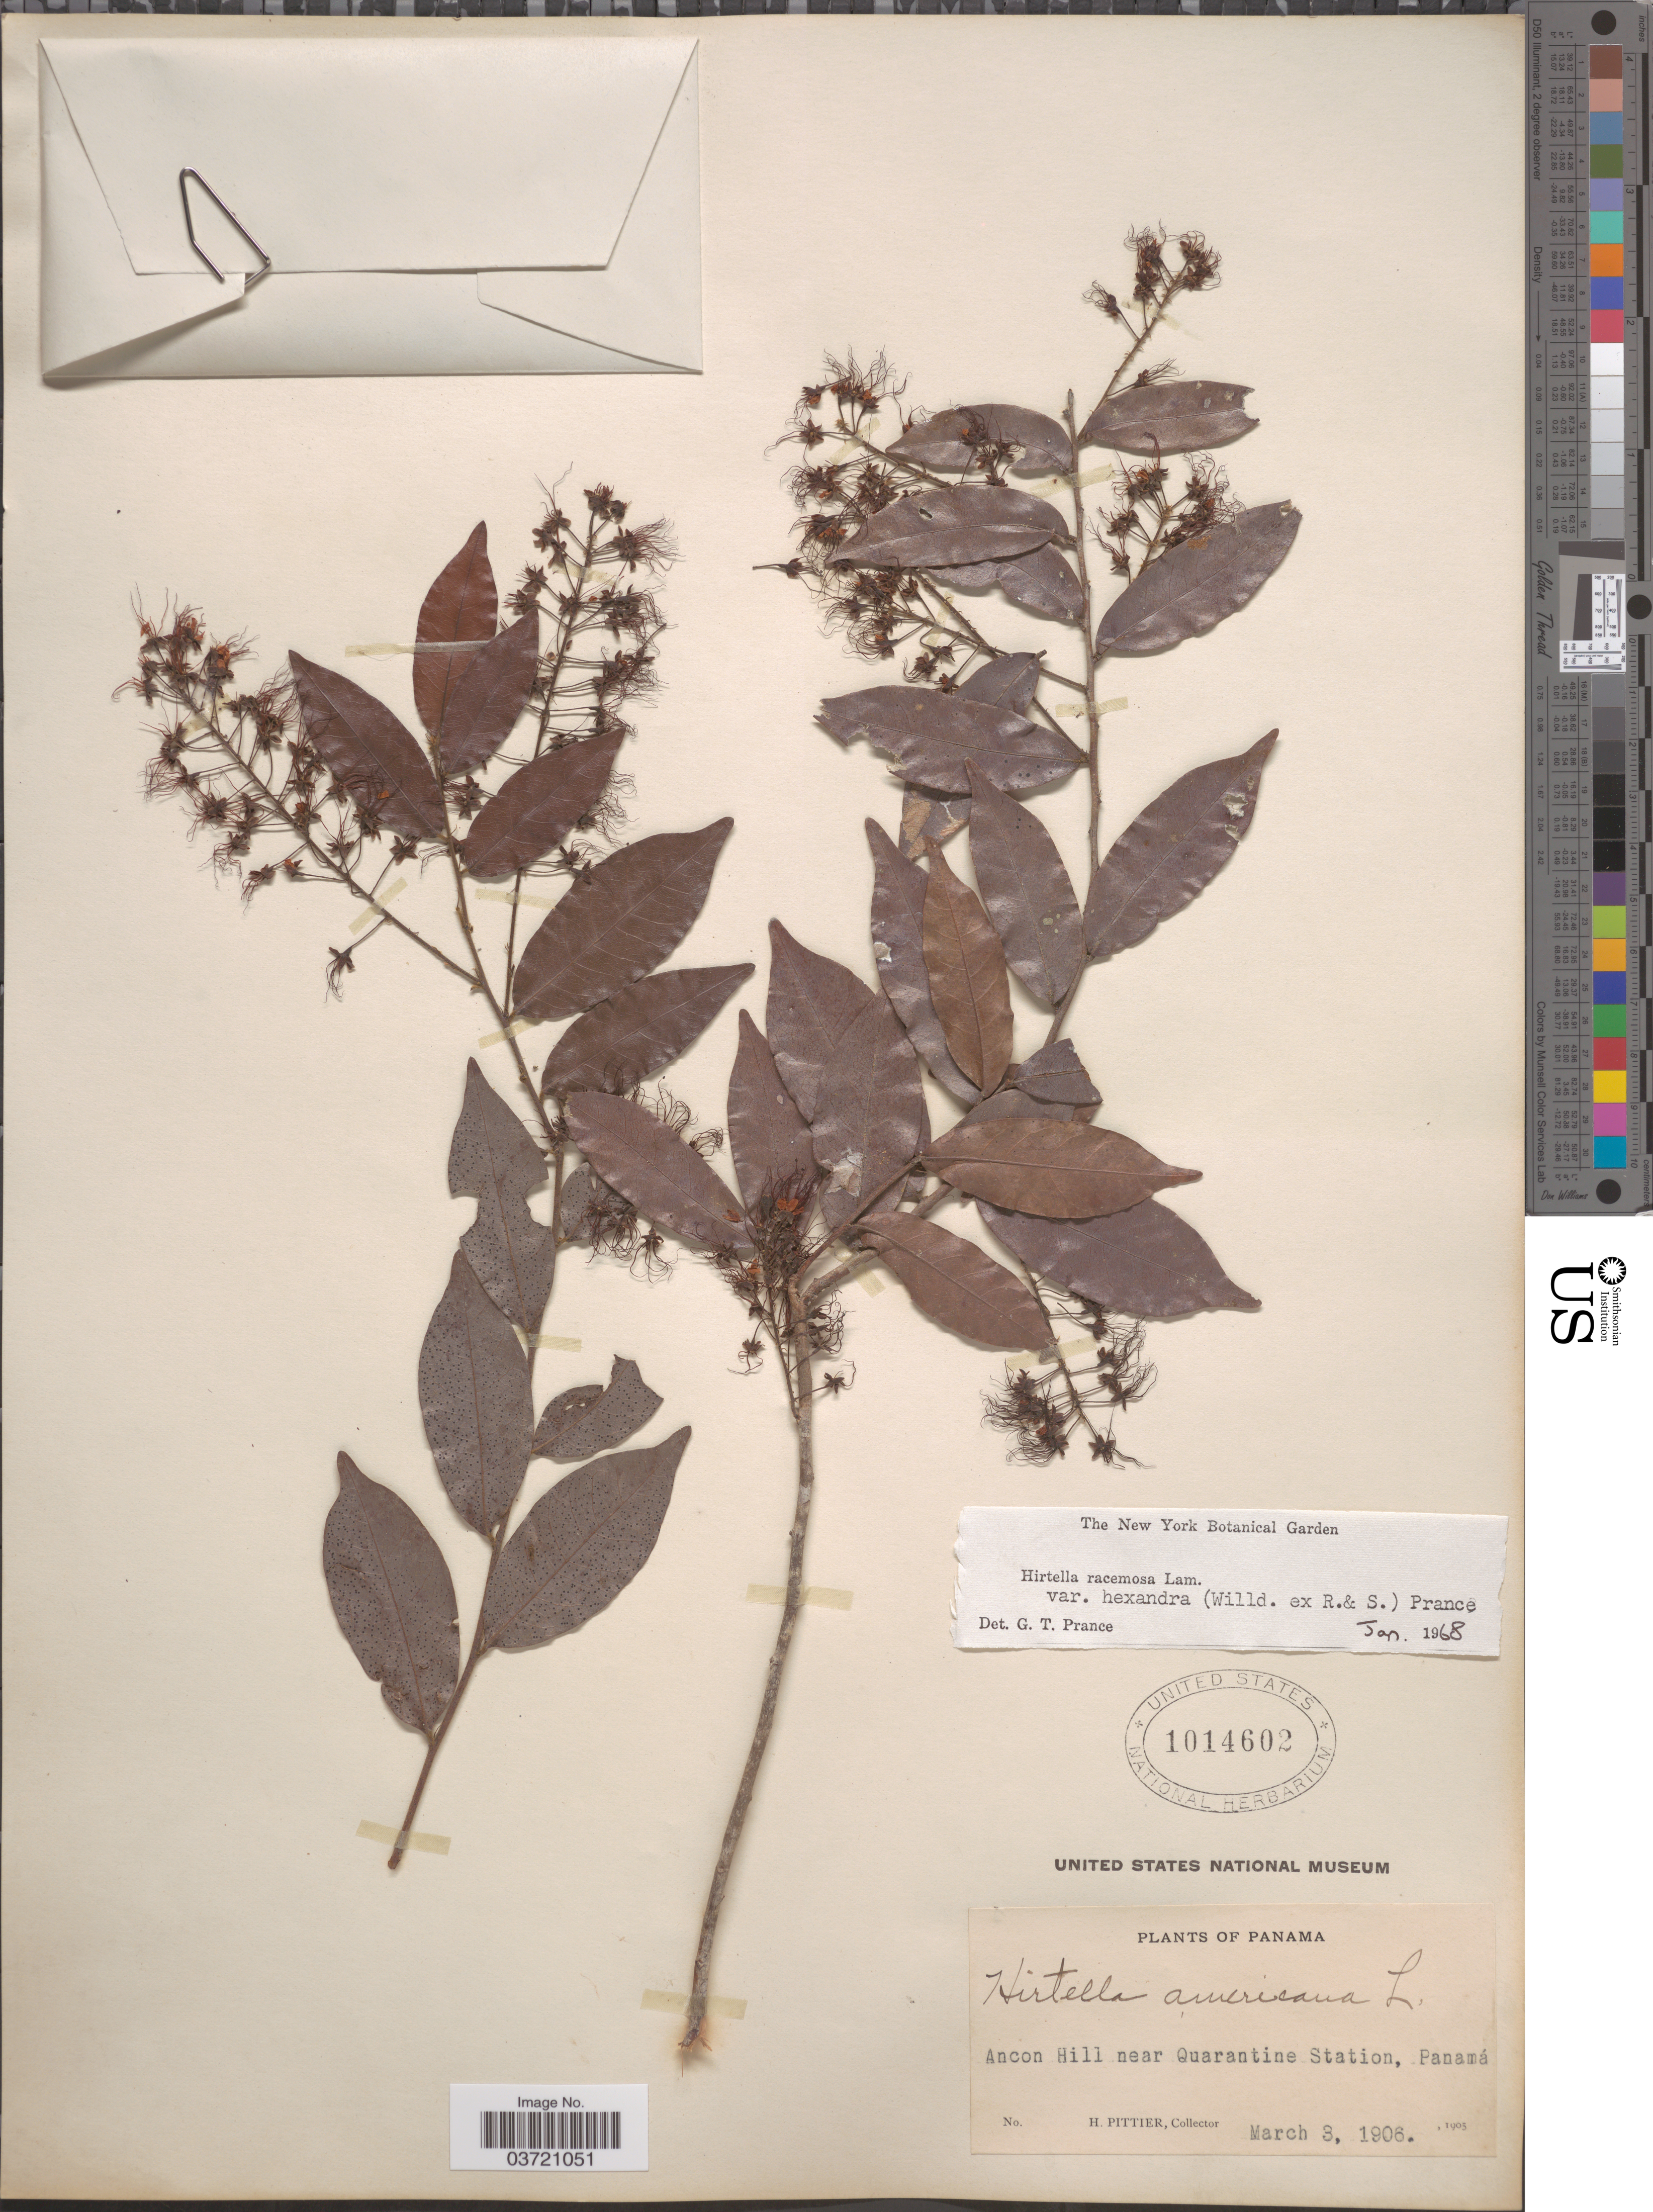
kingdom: Plantae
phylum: Tracheophyta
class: Magnoliopsida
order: Malpighiales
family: Chrysobalanaceae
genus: Hirtella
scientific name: Hirtella racemosa var. hexandra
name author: (Willd. ex Roem. & Schult.) Prance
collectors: H. F. Pittier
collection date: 1906-03-03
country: Panama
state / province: Panamá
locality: Ancon Hill near Quarantine Station.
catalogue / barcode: US 1014602